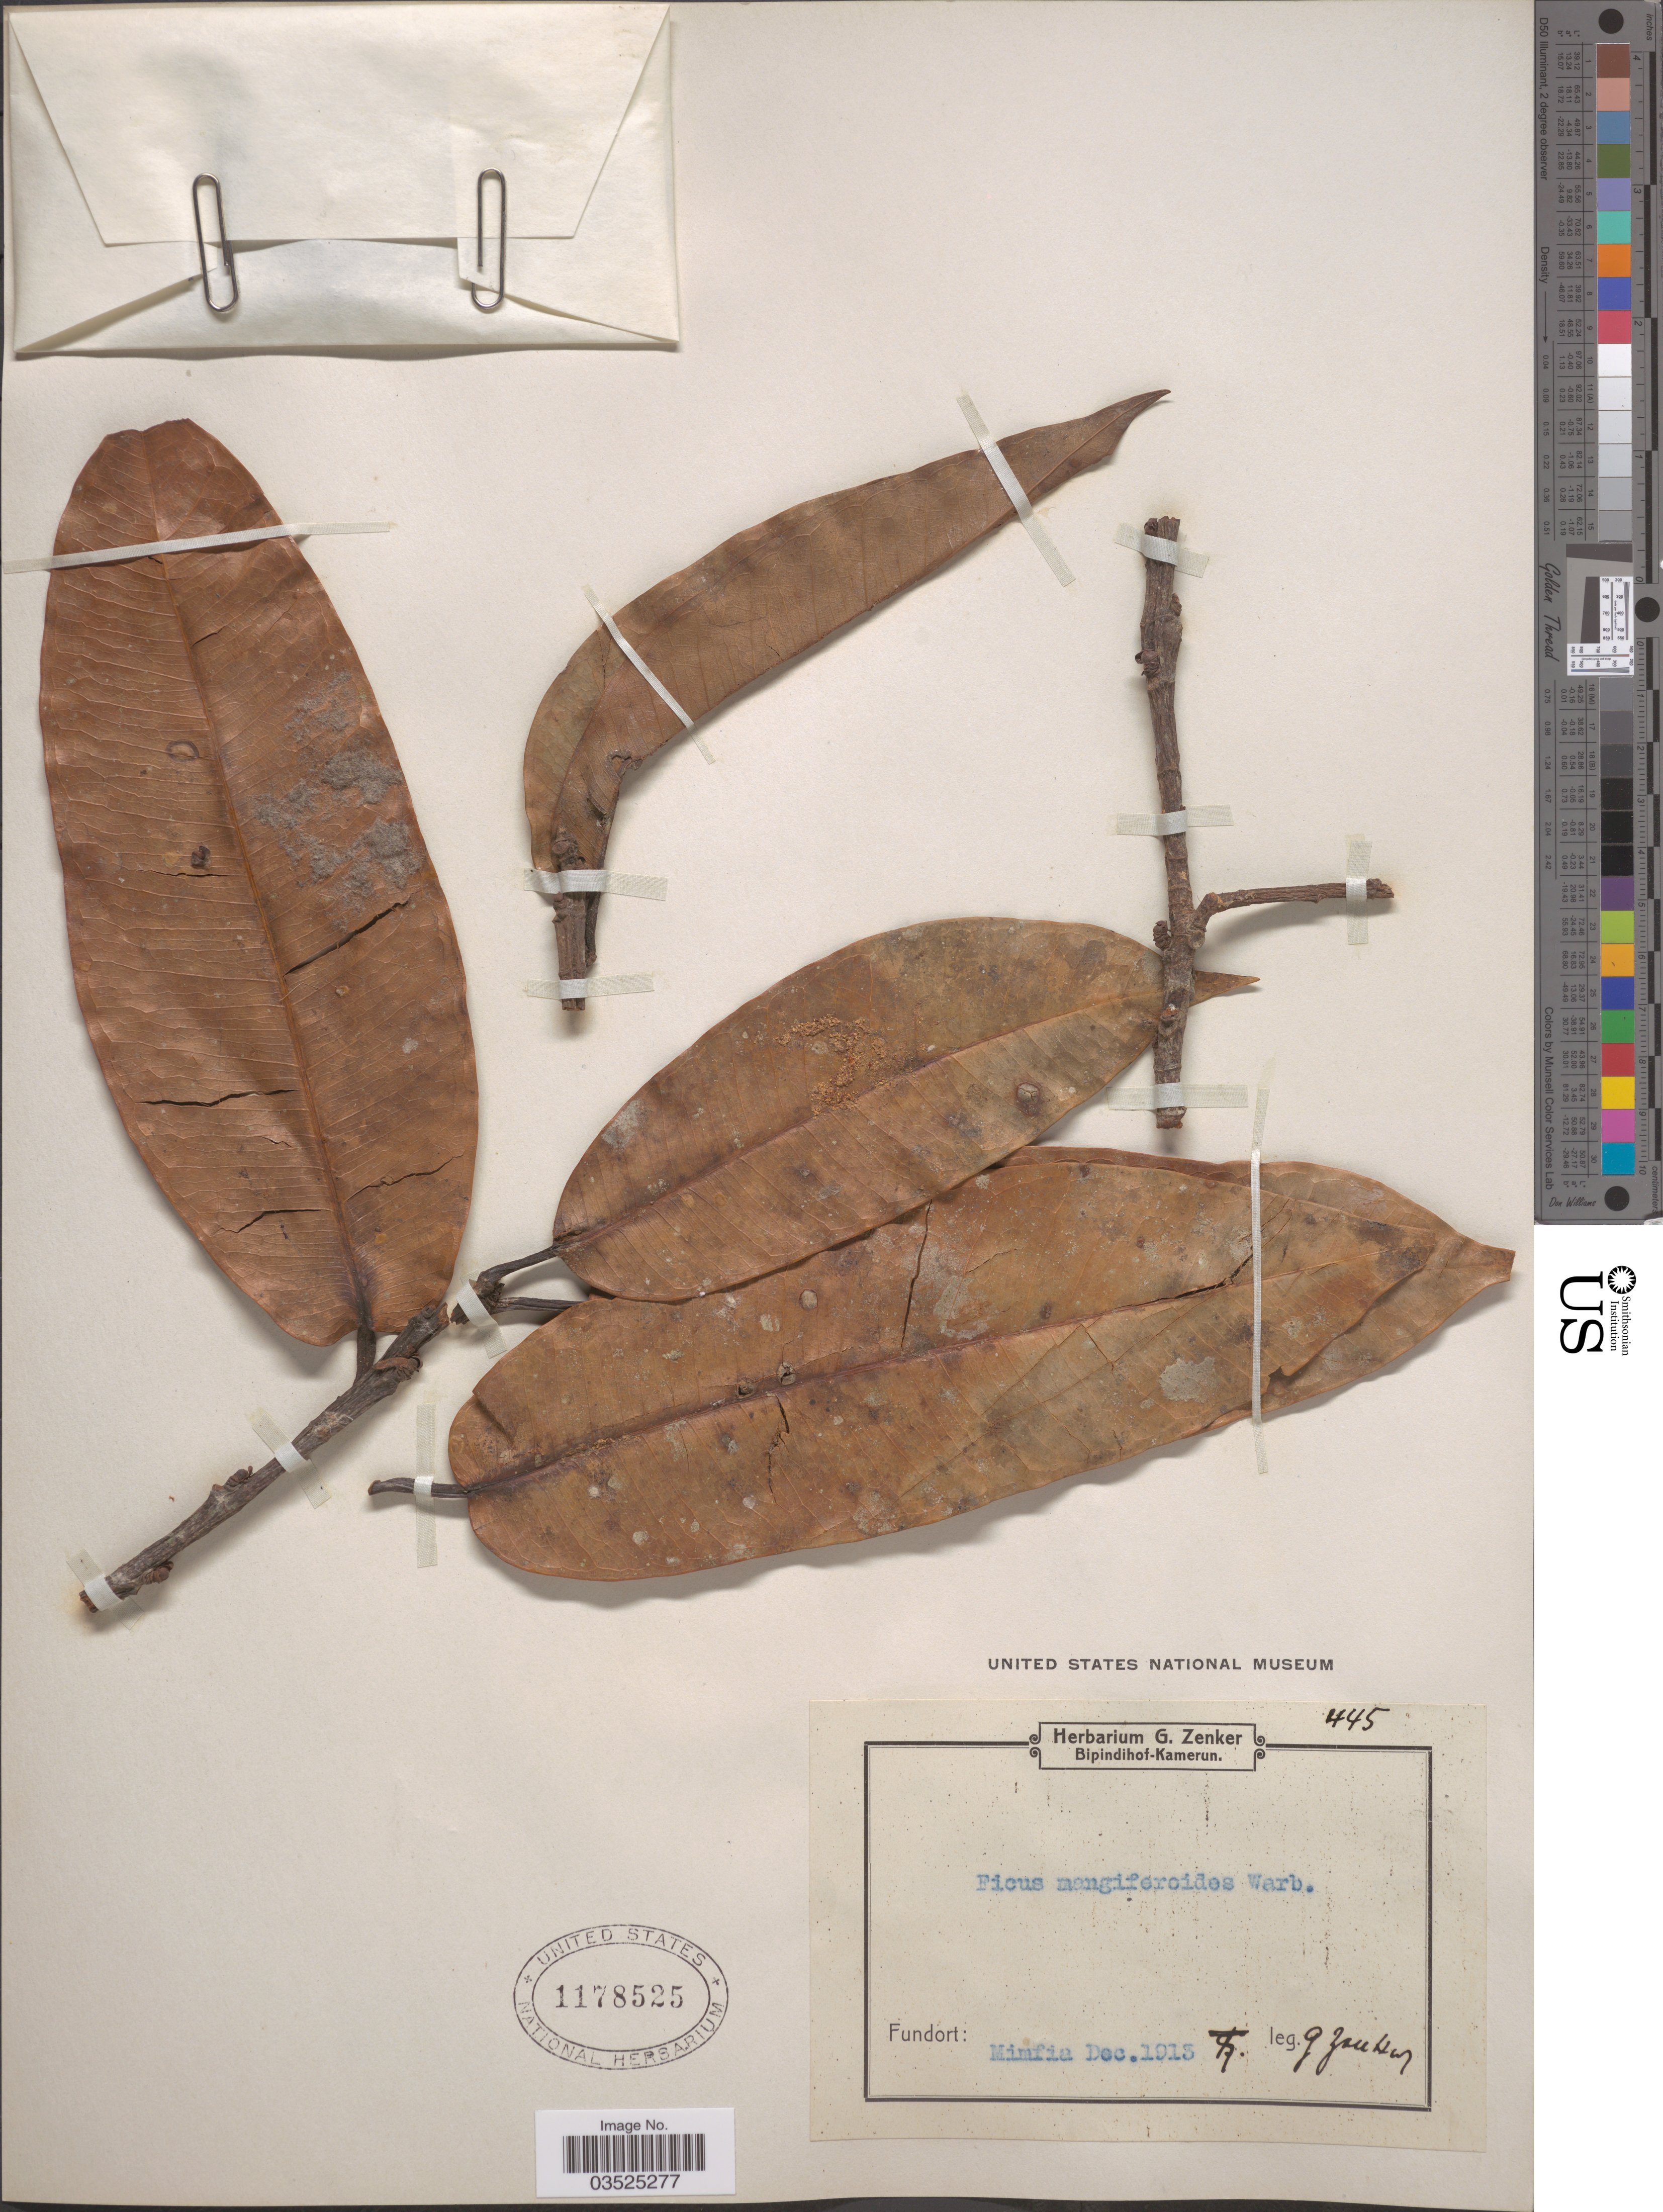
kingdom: Plantae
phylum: Tracheophyta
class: Magnoliopsida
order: Rosales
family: Moraceae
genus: Ficus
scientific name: Ficus mangiferoides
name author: Hutch.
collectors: G. A. Zenker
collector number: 445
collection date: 1913-12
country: Cameroon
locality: Mimfia.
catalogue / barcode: US 1178525